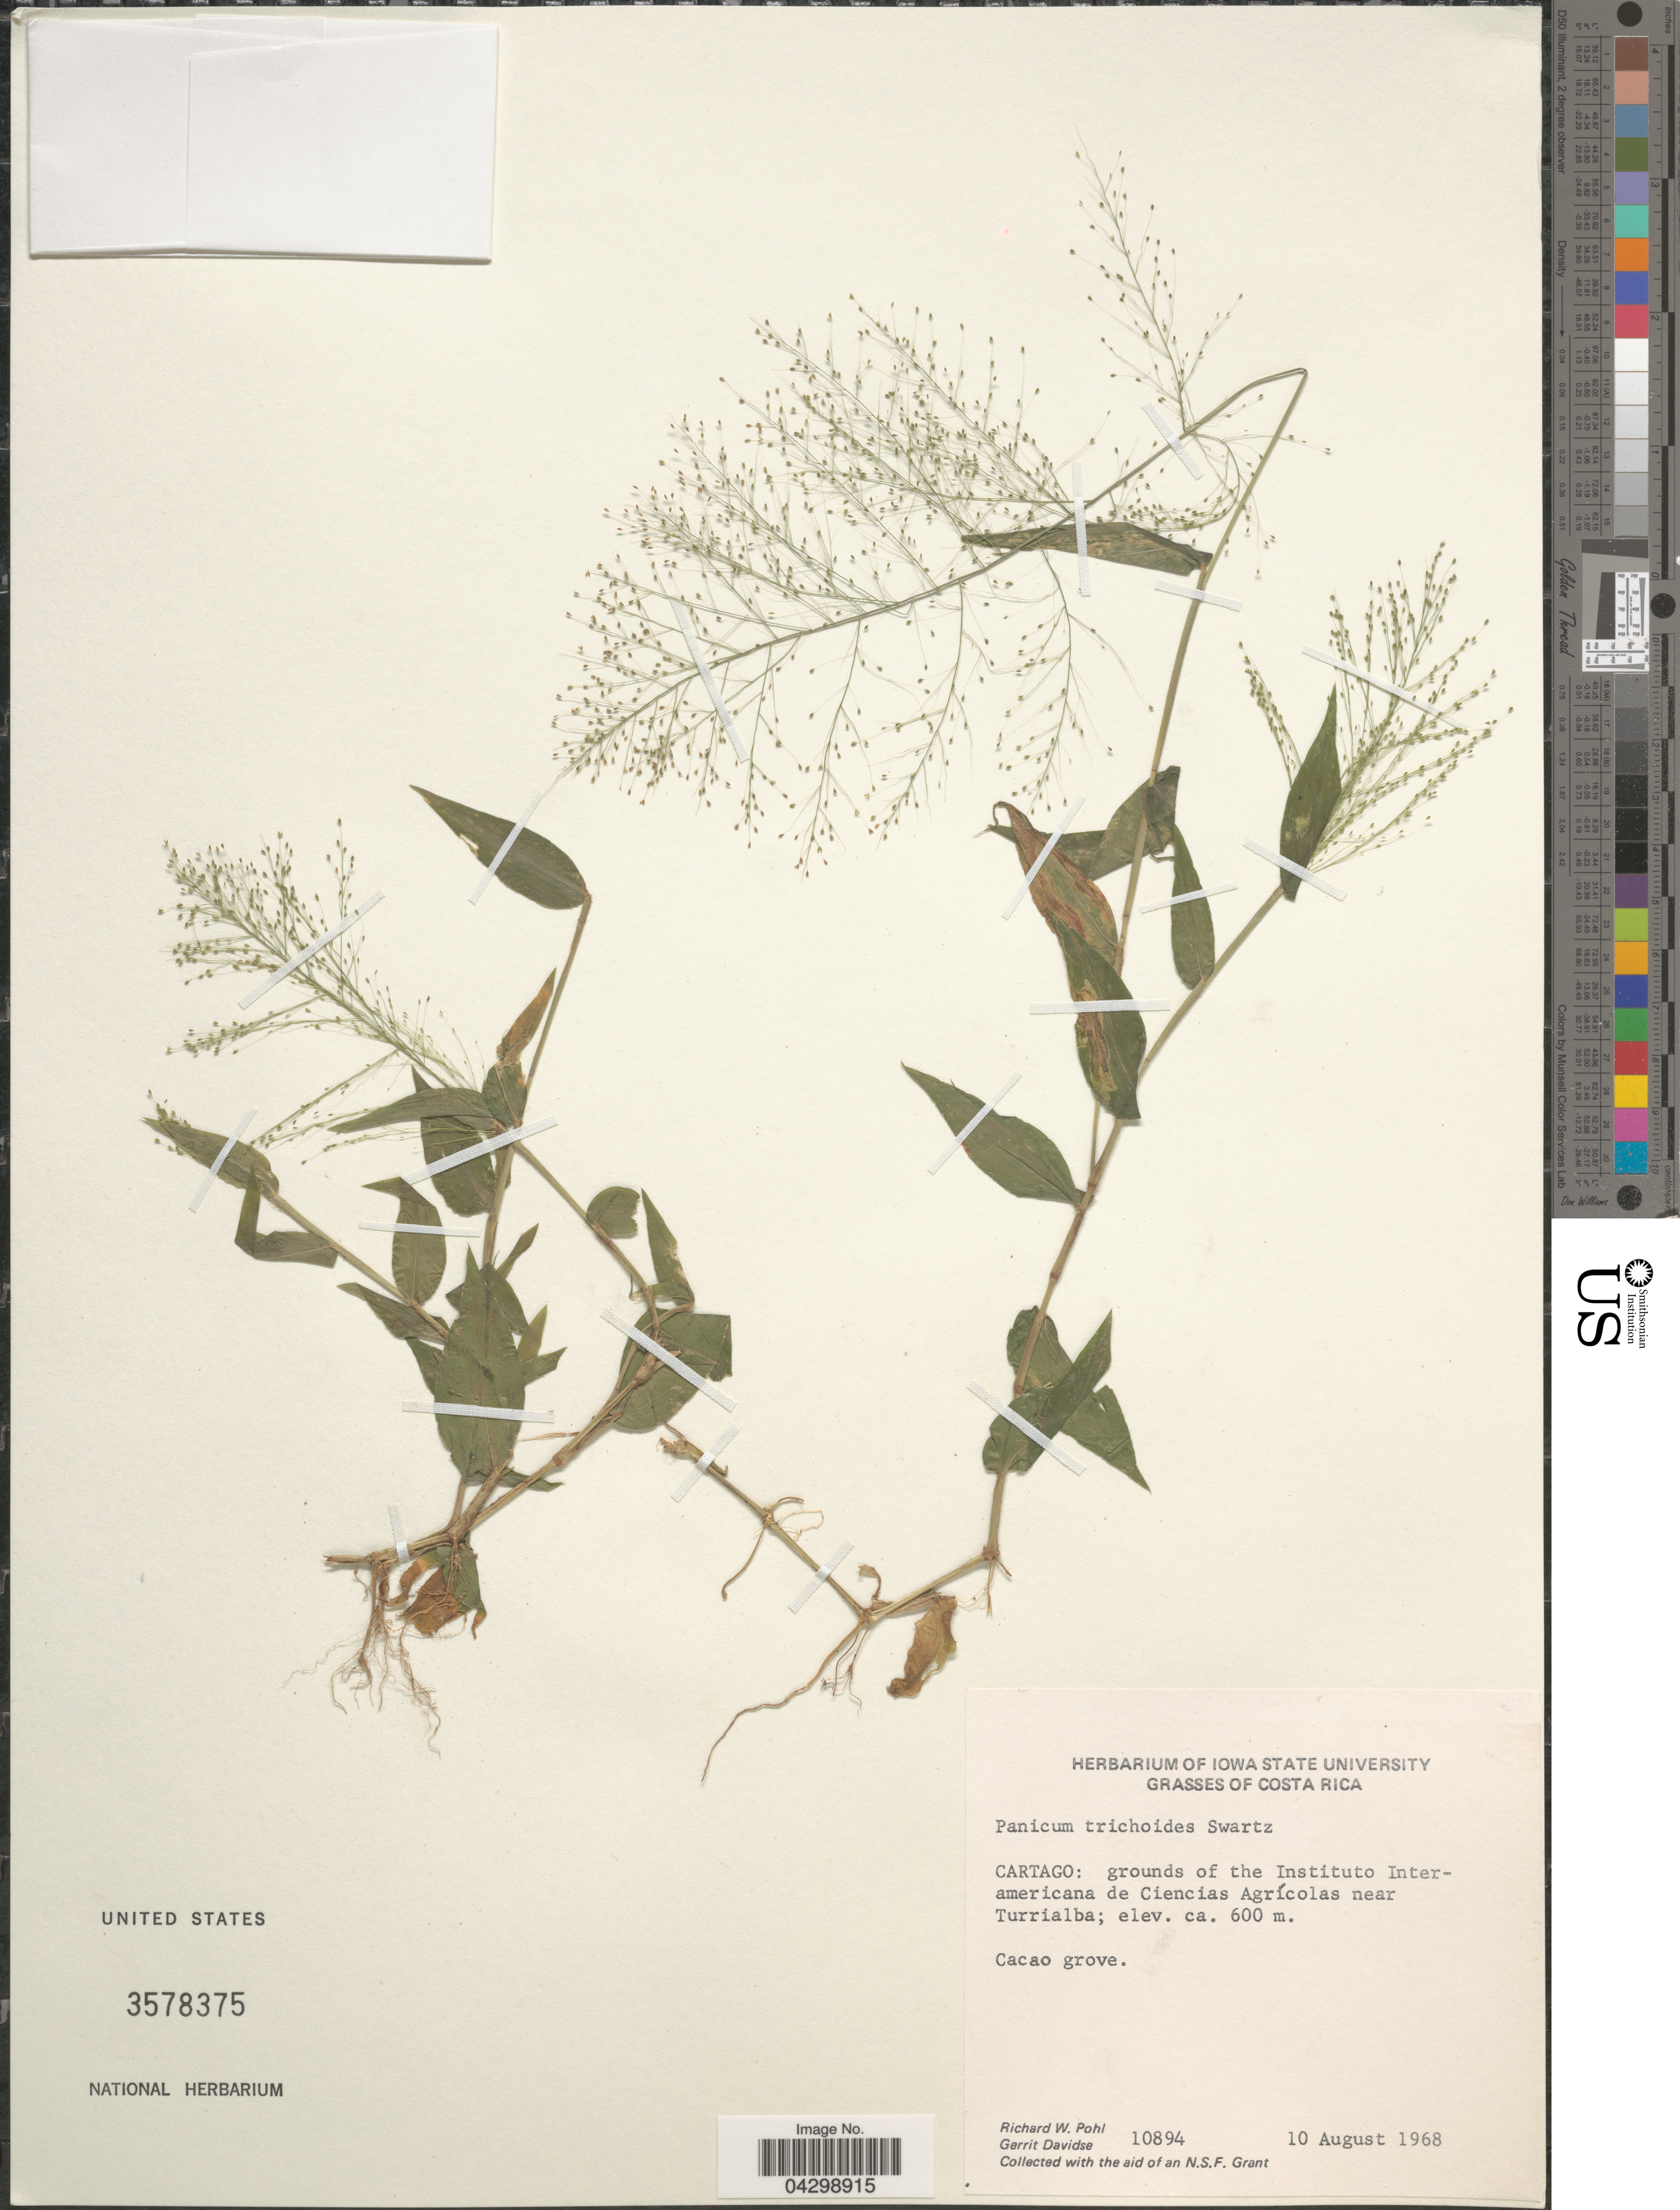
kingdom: Plantae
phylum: Tracheophyta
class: Liliopsida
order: Poales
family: Poaceae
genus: Panicum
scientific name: Panicum trichoides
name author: Sw.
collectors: R. W. Pohl & G. Davidse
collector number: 10894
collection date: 1968-08-10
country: Costa Rica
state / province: Cartago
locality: Grounds of the Instituto Interamericana de Ciencias Agrícolas near Turrialba; Cacao grove.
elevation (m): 600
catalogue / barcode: US 3578375